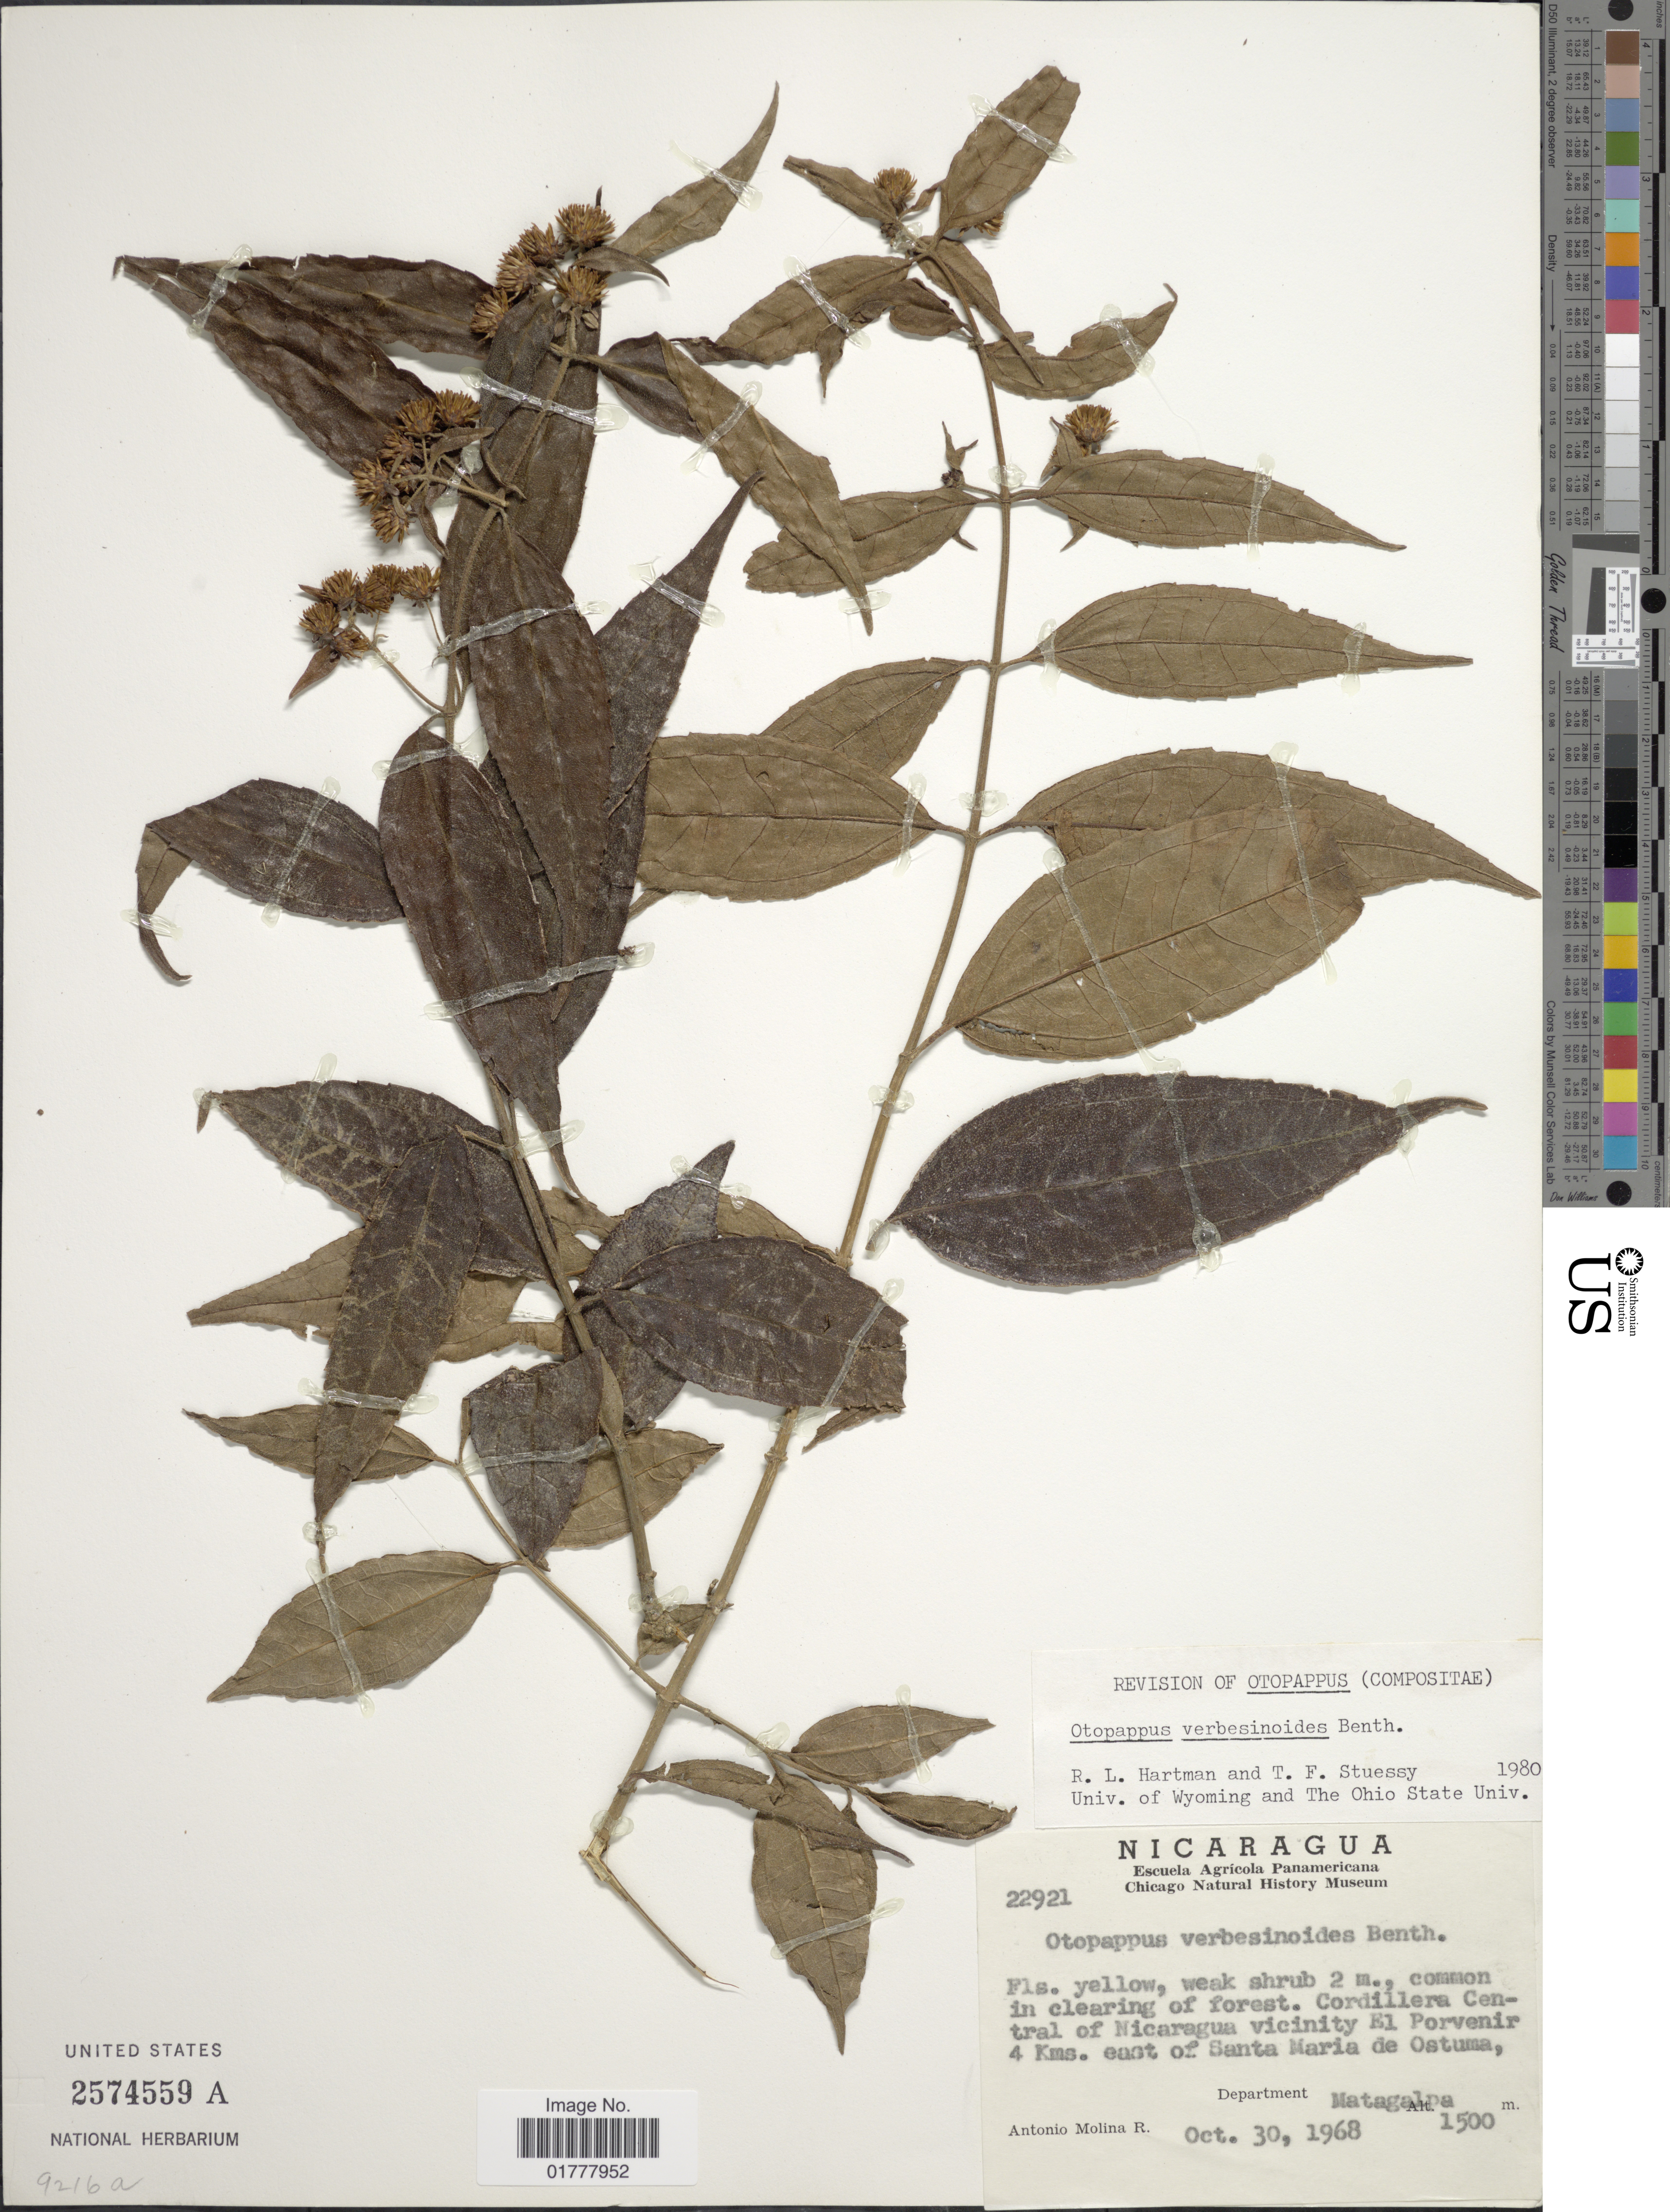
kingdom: Plantae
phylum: Tracheophyta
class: Magnoliopsida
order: Asterales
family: Asteraceae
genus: Otopappus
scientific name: Otopappus verbesinoides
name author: Benth.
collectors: A. Molina R.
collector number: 22921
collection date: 1968-10-30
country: Nicaragua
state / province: Matagalpa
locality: Cordillera Central of Nicaragua vicinity El Porvenir 4 Kms. east of Santa Maria de Ostuma, Department of Matagalpa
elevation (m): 1500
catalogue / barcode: US 2574559A